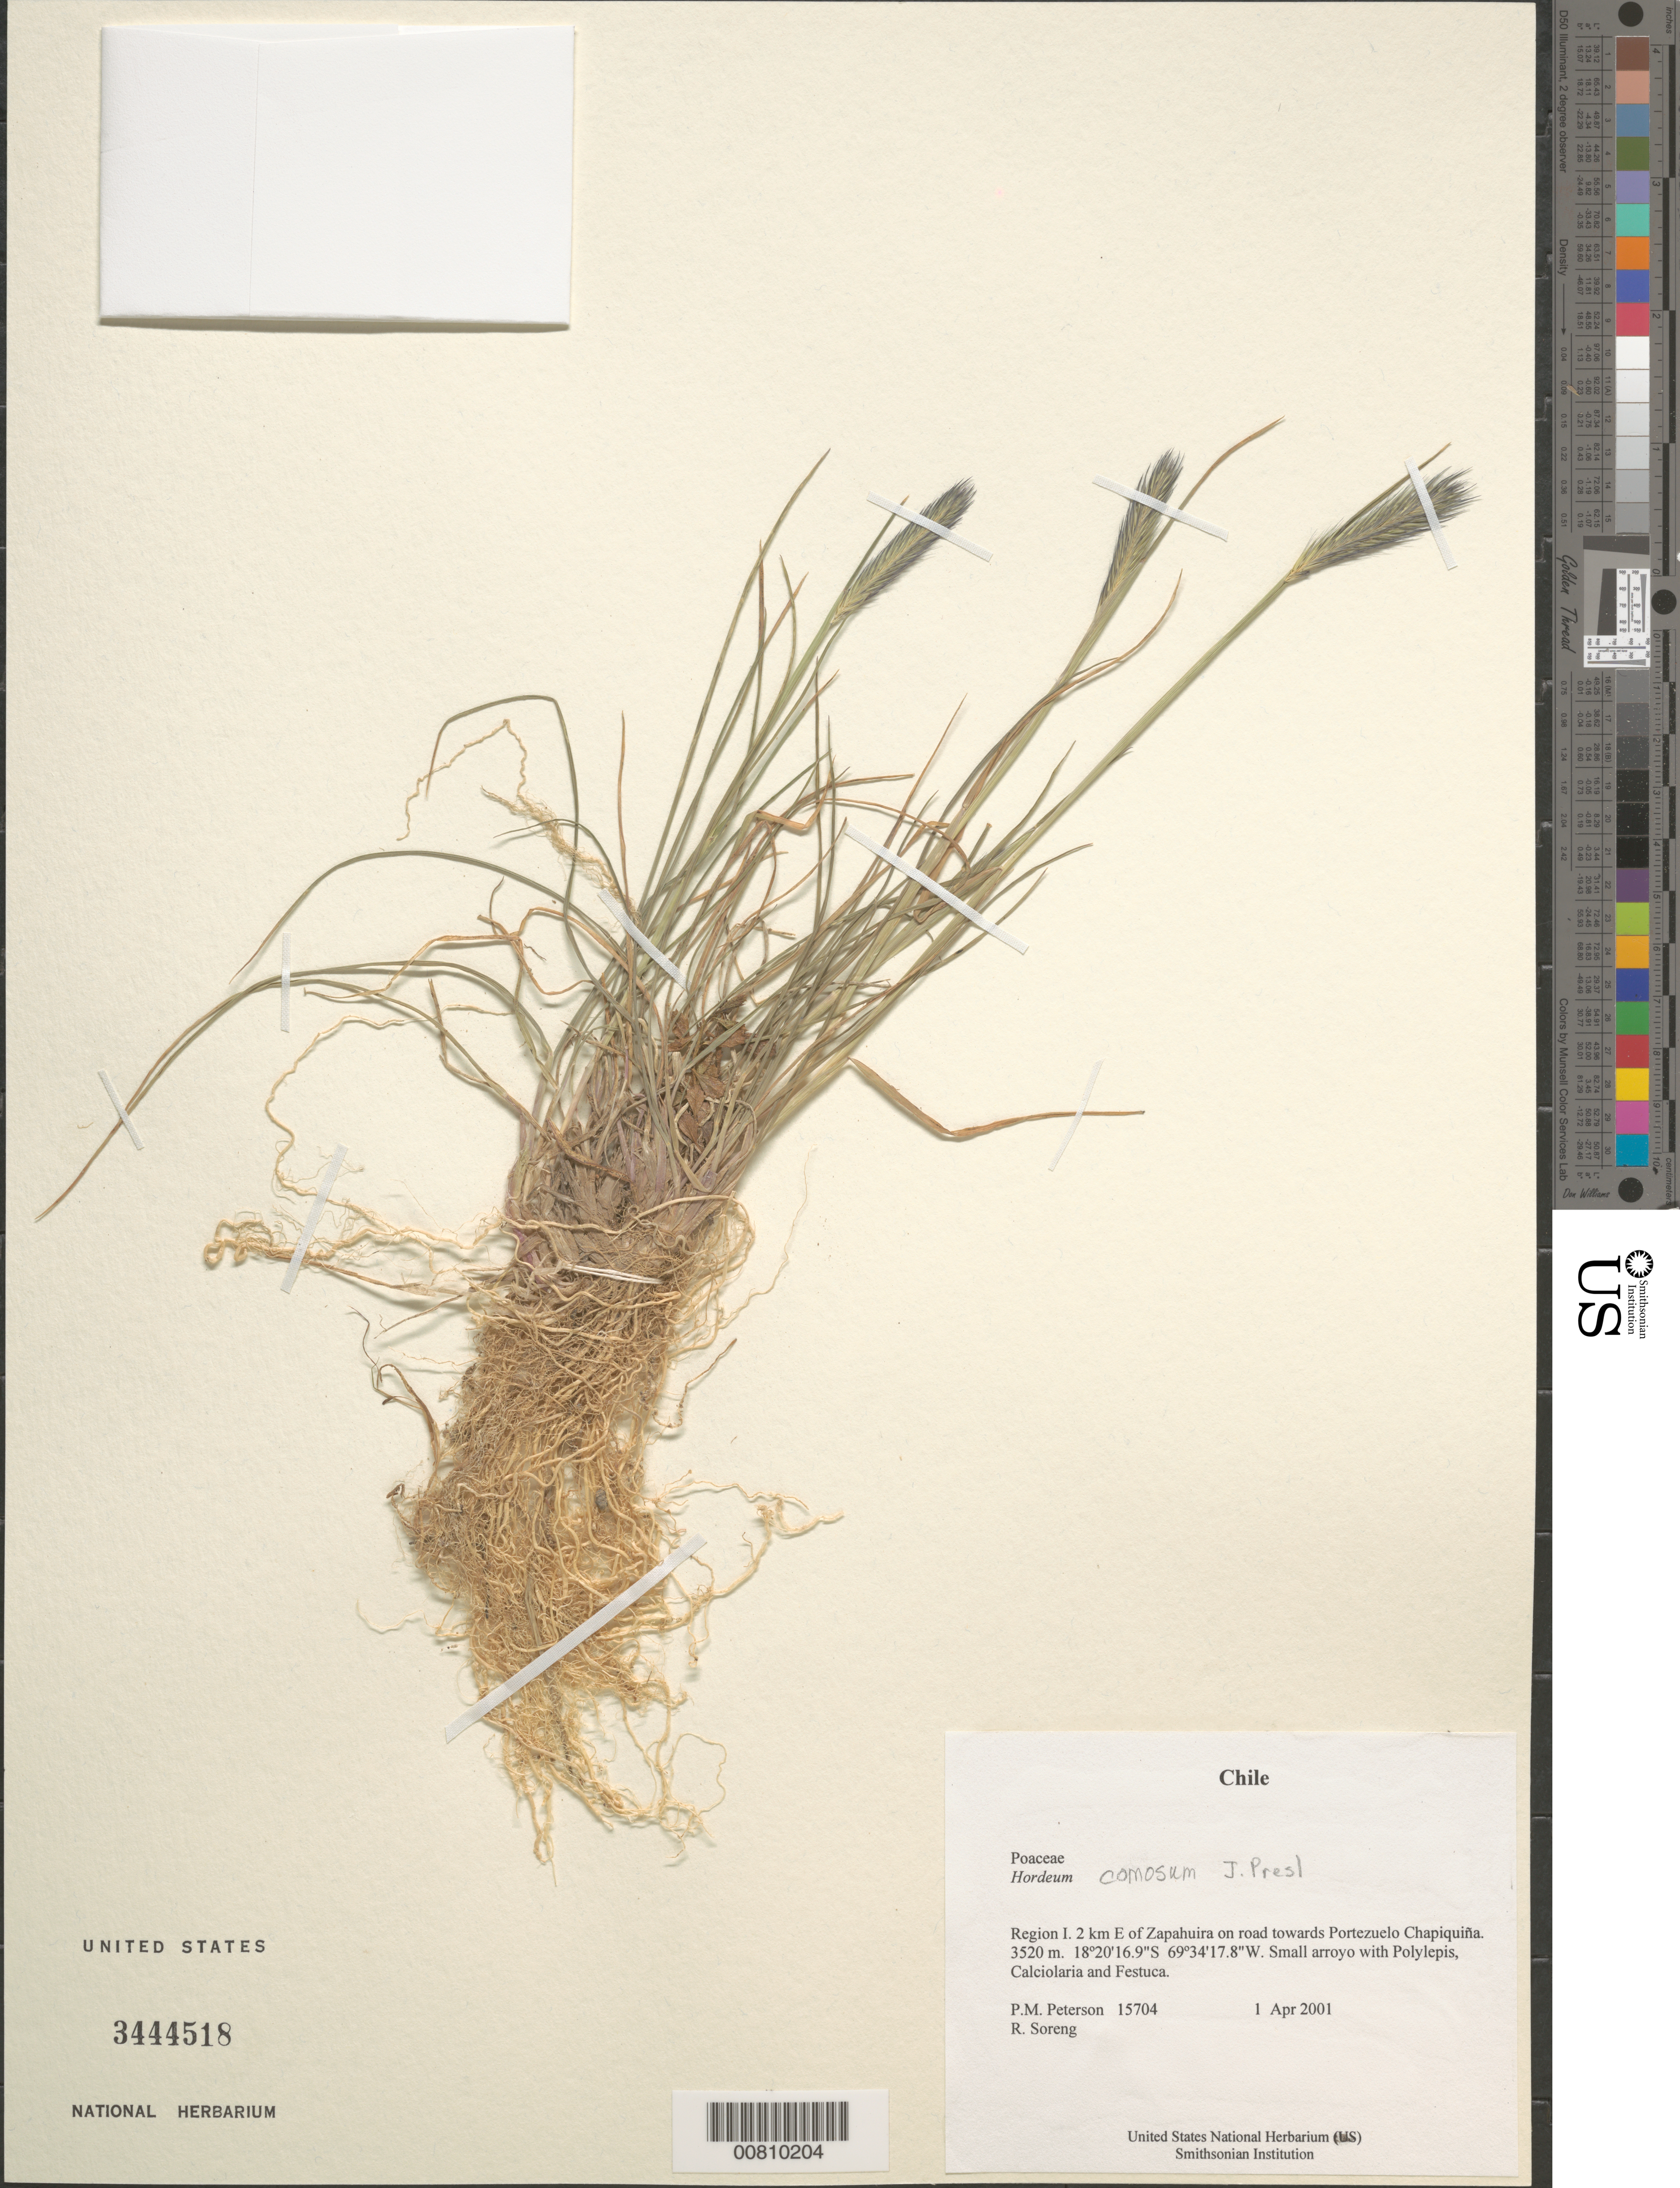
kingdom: Plantae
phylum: Tracheophyta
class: Liliopsida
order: Poales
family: Poaceae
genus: Hordeum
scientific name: Hordeum comosum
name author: J. Presl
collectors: P. M. Peterson & R. J. Soreng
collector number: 15704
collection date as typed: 01 Apr 2001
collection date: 2001-04-01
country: Chile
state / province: Tarapacá (I)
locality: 2 km E of Zapahuira on road towards Portezuelo Chapiquiña.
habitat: Small arroyo with Polylepis, Calciolaria and Festuca.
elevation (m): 3520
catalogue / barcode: US 3444518